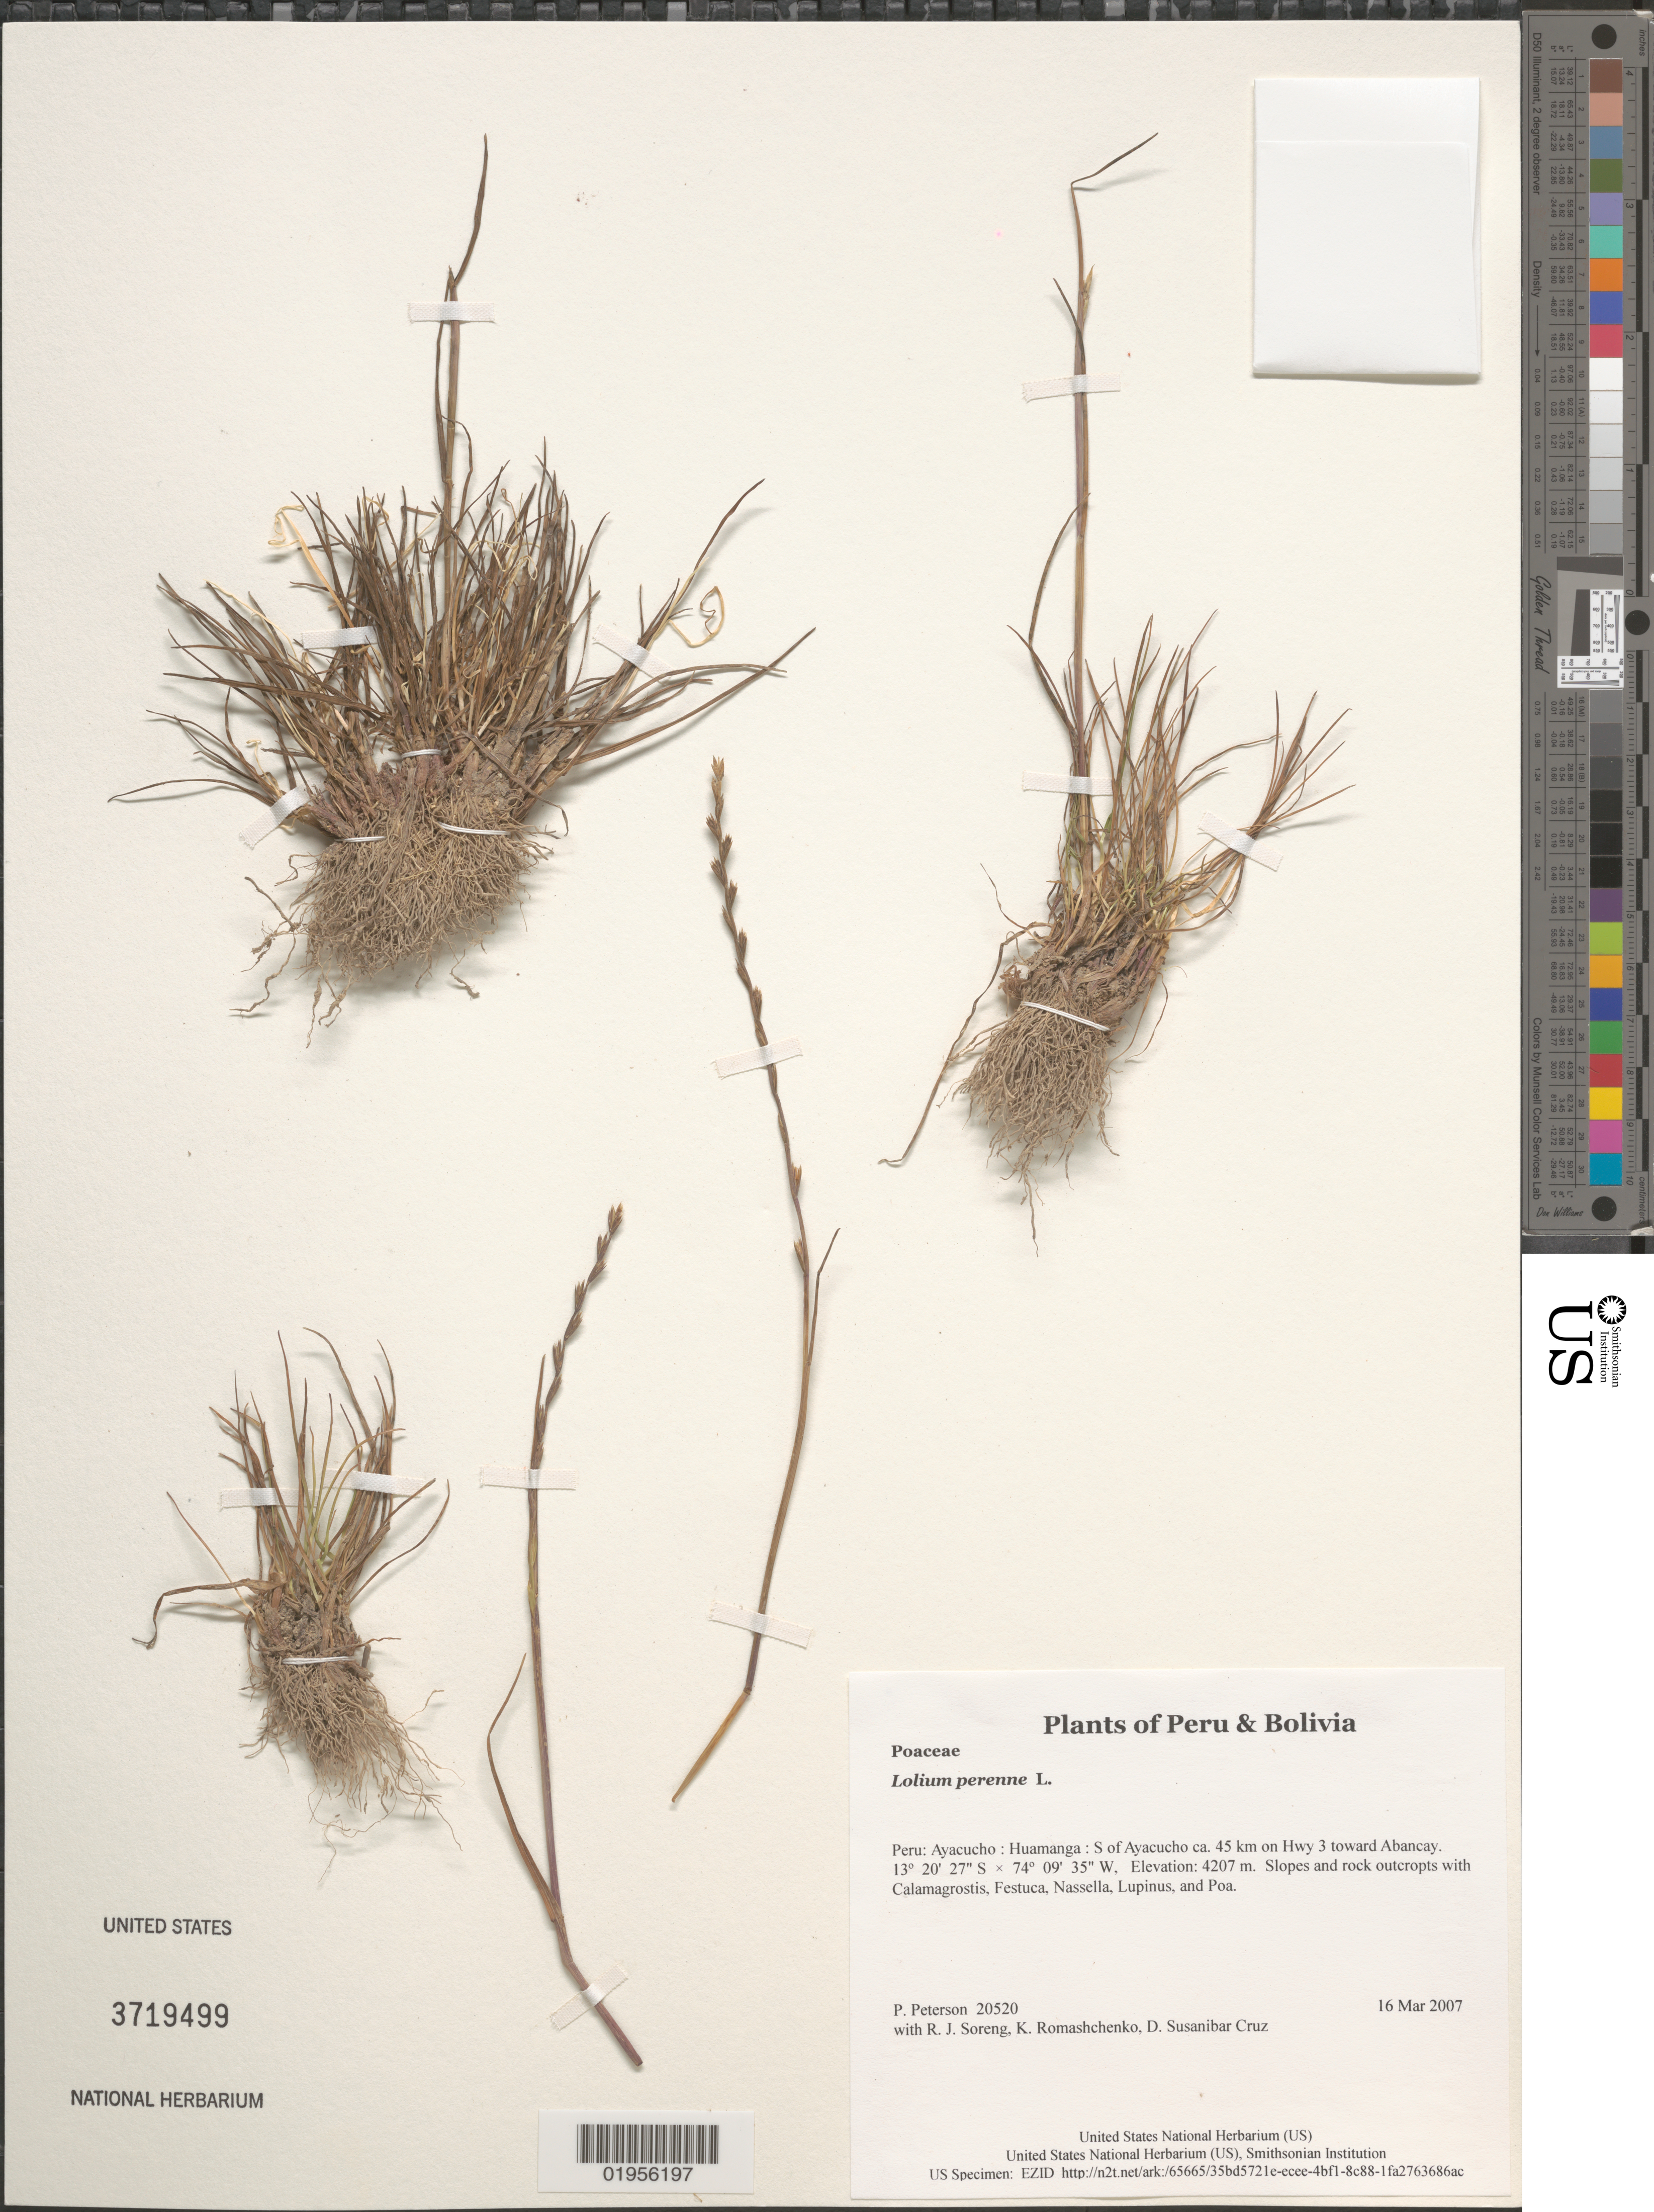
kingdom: Plantae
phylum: Tracheophyta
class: Liliopsida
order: Poales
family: Poaceae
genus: Lolium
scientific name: Lolium perenne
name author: L.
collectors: P. M. Peterson, R. J. Soreng, K. Romashchenko & D. Susanibar Cruz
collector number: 20520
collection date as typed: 16 Mar 2007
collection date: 2007-03-16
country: Peru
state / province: Ayacucho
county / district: Huamanga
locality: S of Ayacucho ca. 45 km on Hwy 3 toward Abancay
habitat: Slopes and rock outcropts with Calamagrostis, Festuca, Nassella, Lupinus, and Poa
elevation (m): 4207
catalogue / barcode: US 3719499